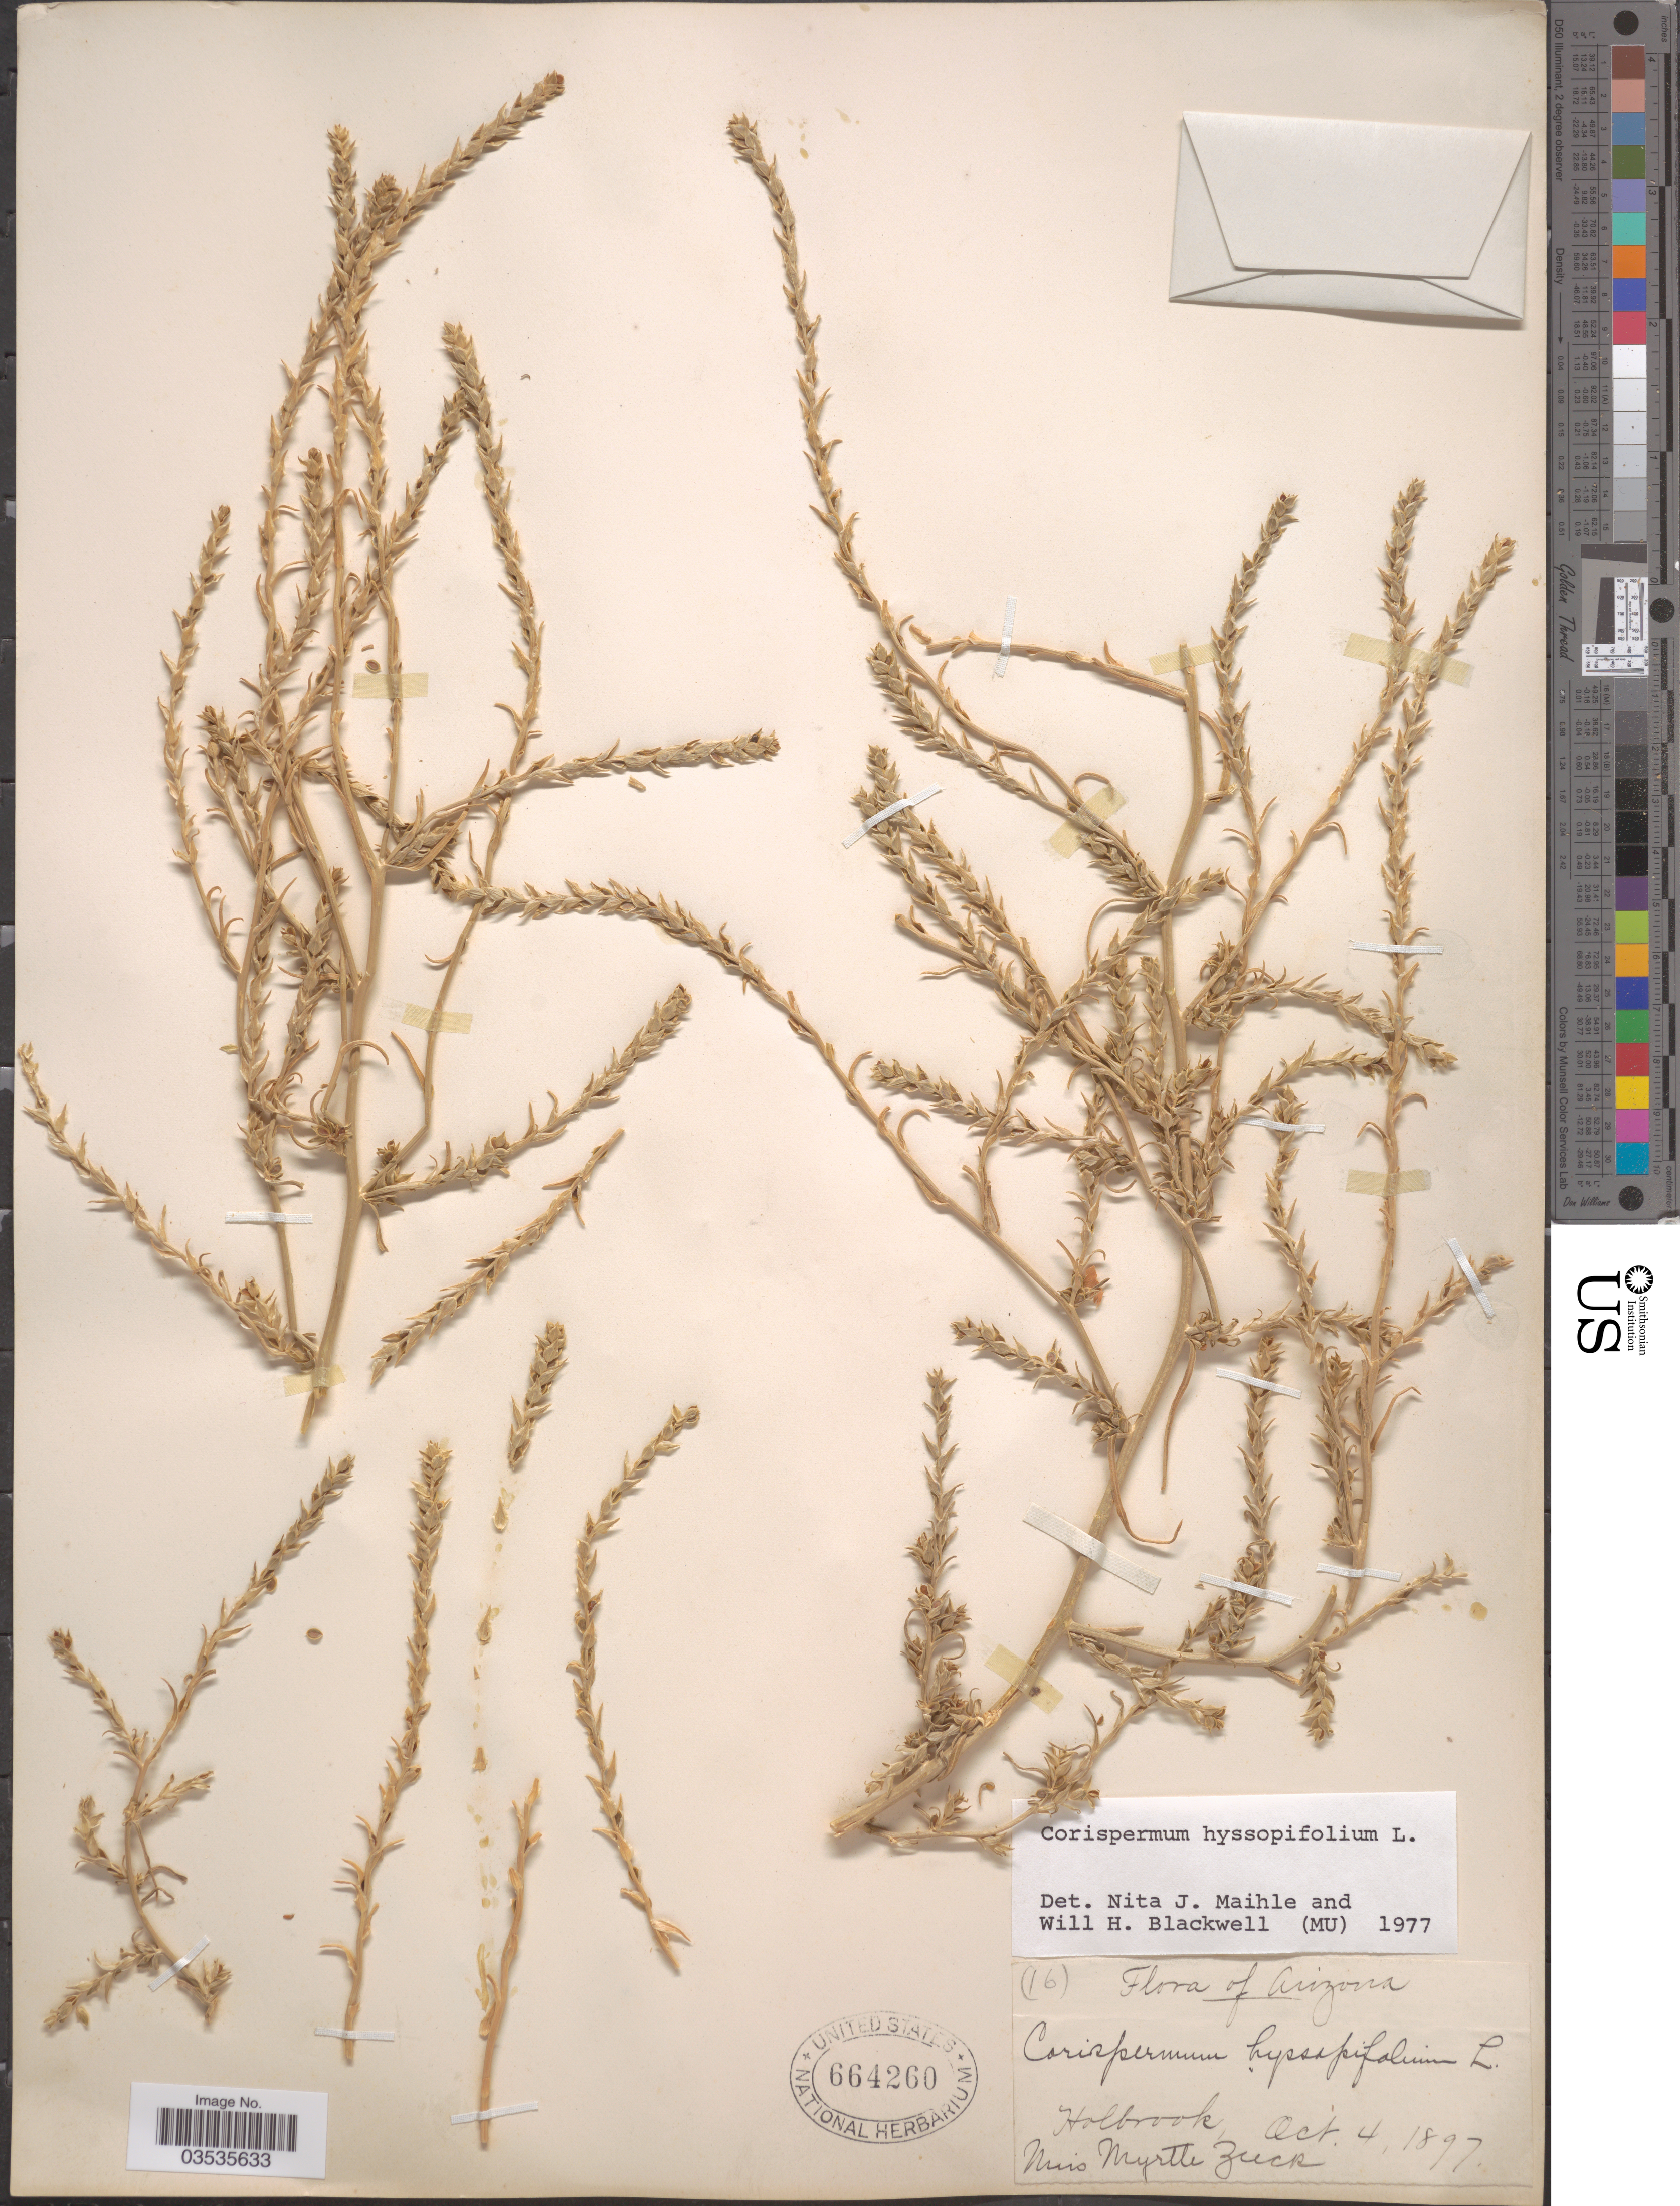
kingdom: Plantae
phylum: Tracheophyta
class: Magnoliopsida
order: Caryophyllales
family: Amaranthaceae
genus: Corispermum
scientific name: Corispermum hyssopifolium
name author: L.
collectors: M. Zuck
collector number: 16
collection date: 1897-10-04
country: United States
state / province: Arizona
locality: Holbrook.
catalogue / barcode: US 664260